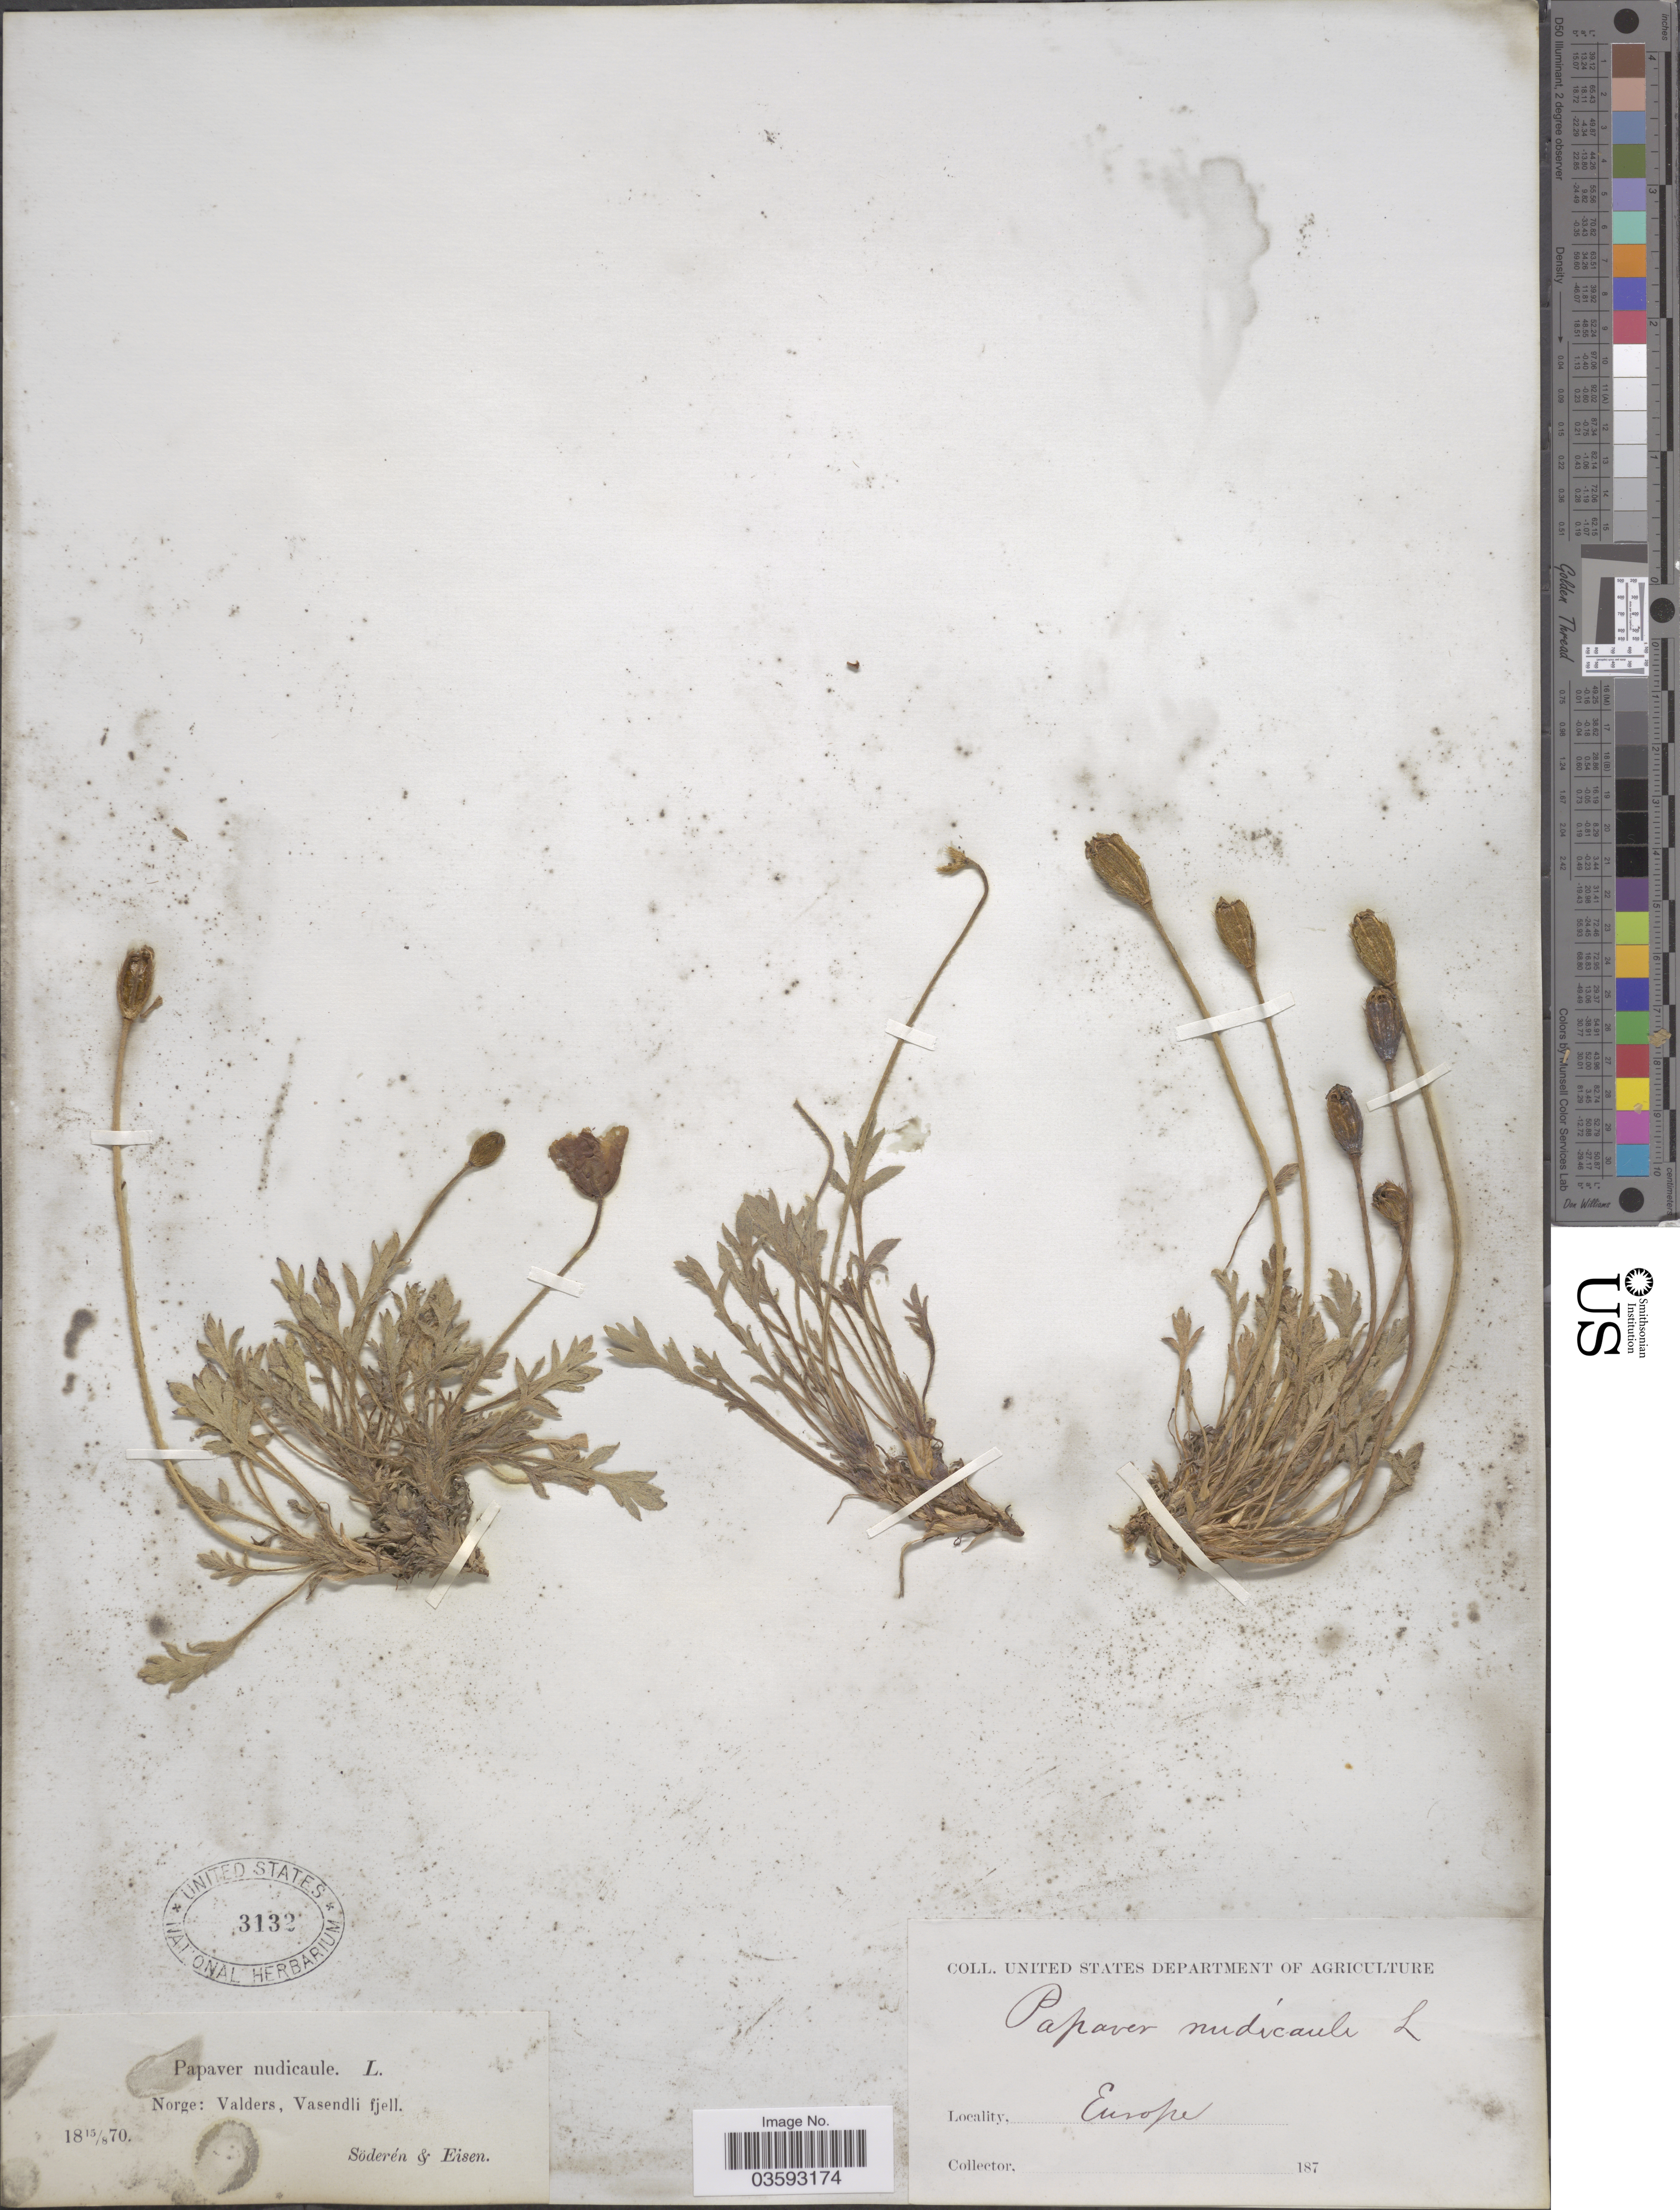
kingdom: Plantae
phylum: Tracheophyta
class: Magnoliopsida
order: Ranunculales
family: Papaveraceae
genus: Papaver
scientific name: Papaver nudicaule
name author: L.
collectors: Söderén & Eisen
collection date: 1870-08-15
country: Norway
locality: Norge: Valders, Vasendli fjell.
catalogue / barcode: US 3132